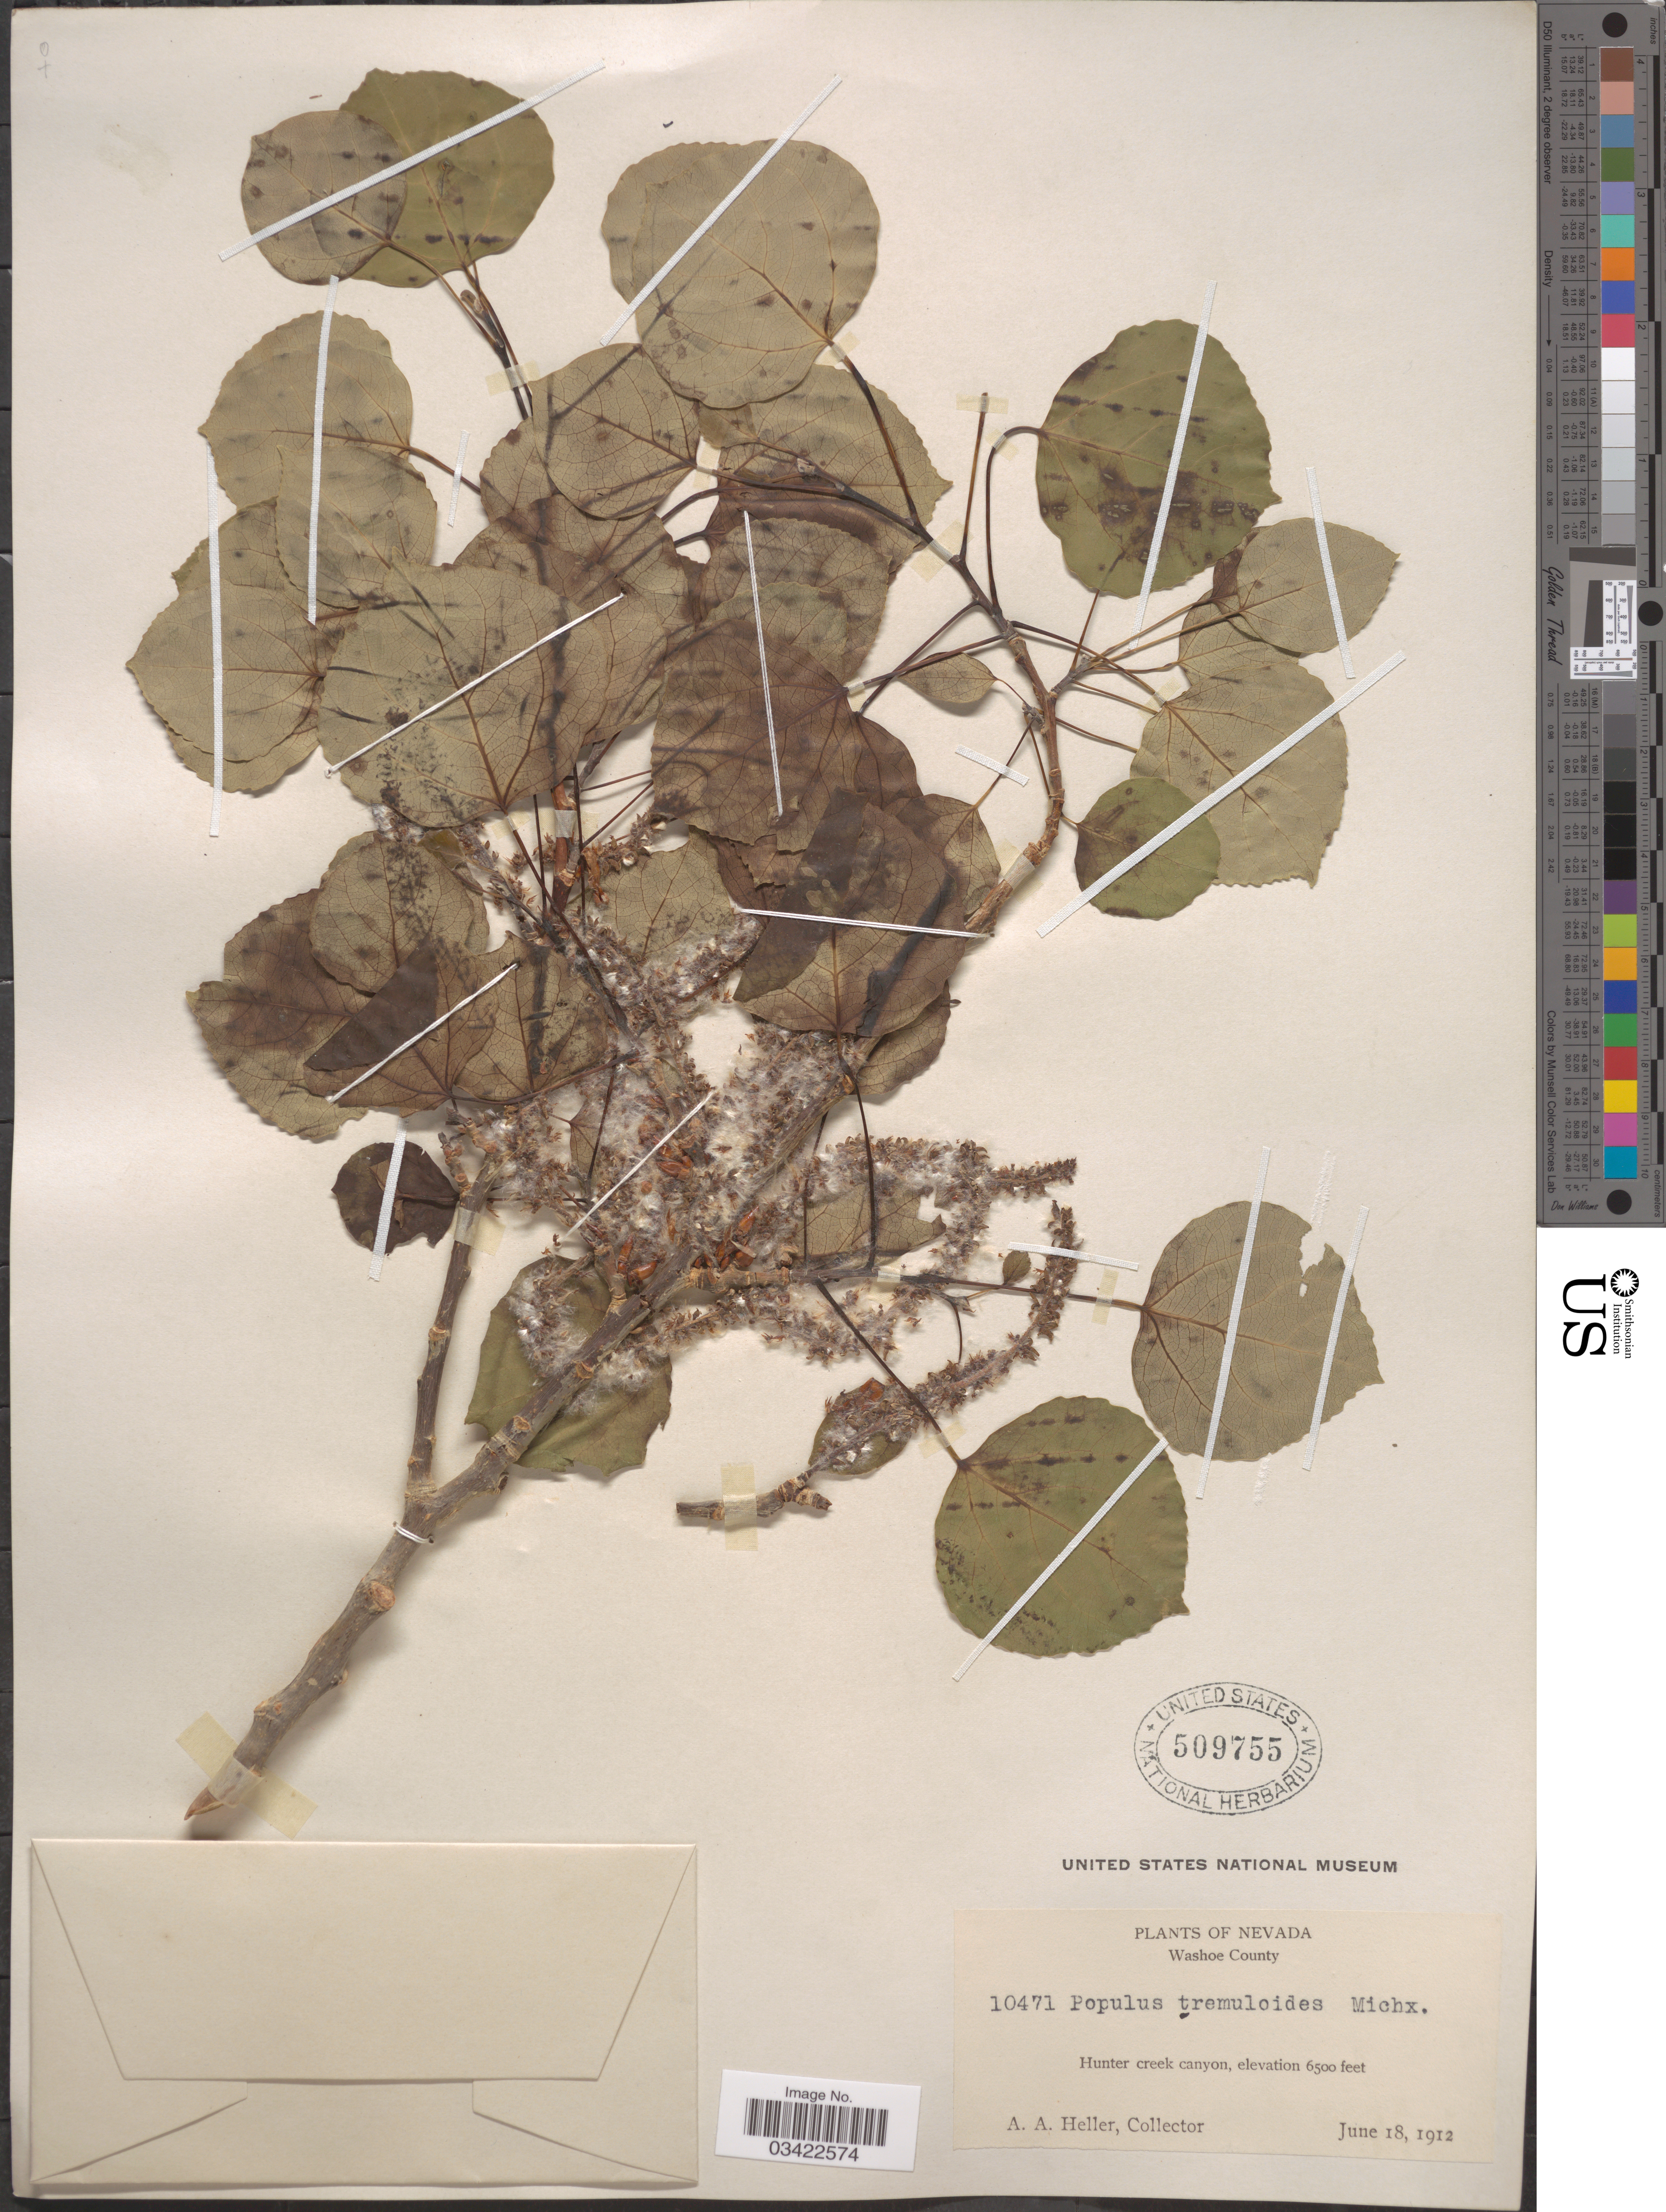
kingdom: Plantae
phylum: Tracheophyta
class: Magnoliopsida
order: Malpighiales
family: Salicaceae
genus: Populus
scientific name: Populus tremuloides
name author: Michx.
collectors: A. A. Heller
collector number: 10471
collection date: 1912-06-18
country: United States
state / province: Nevada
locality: Washoe County. Hunter creek canyon.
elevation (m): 1981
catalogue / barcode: US 509755